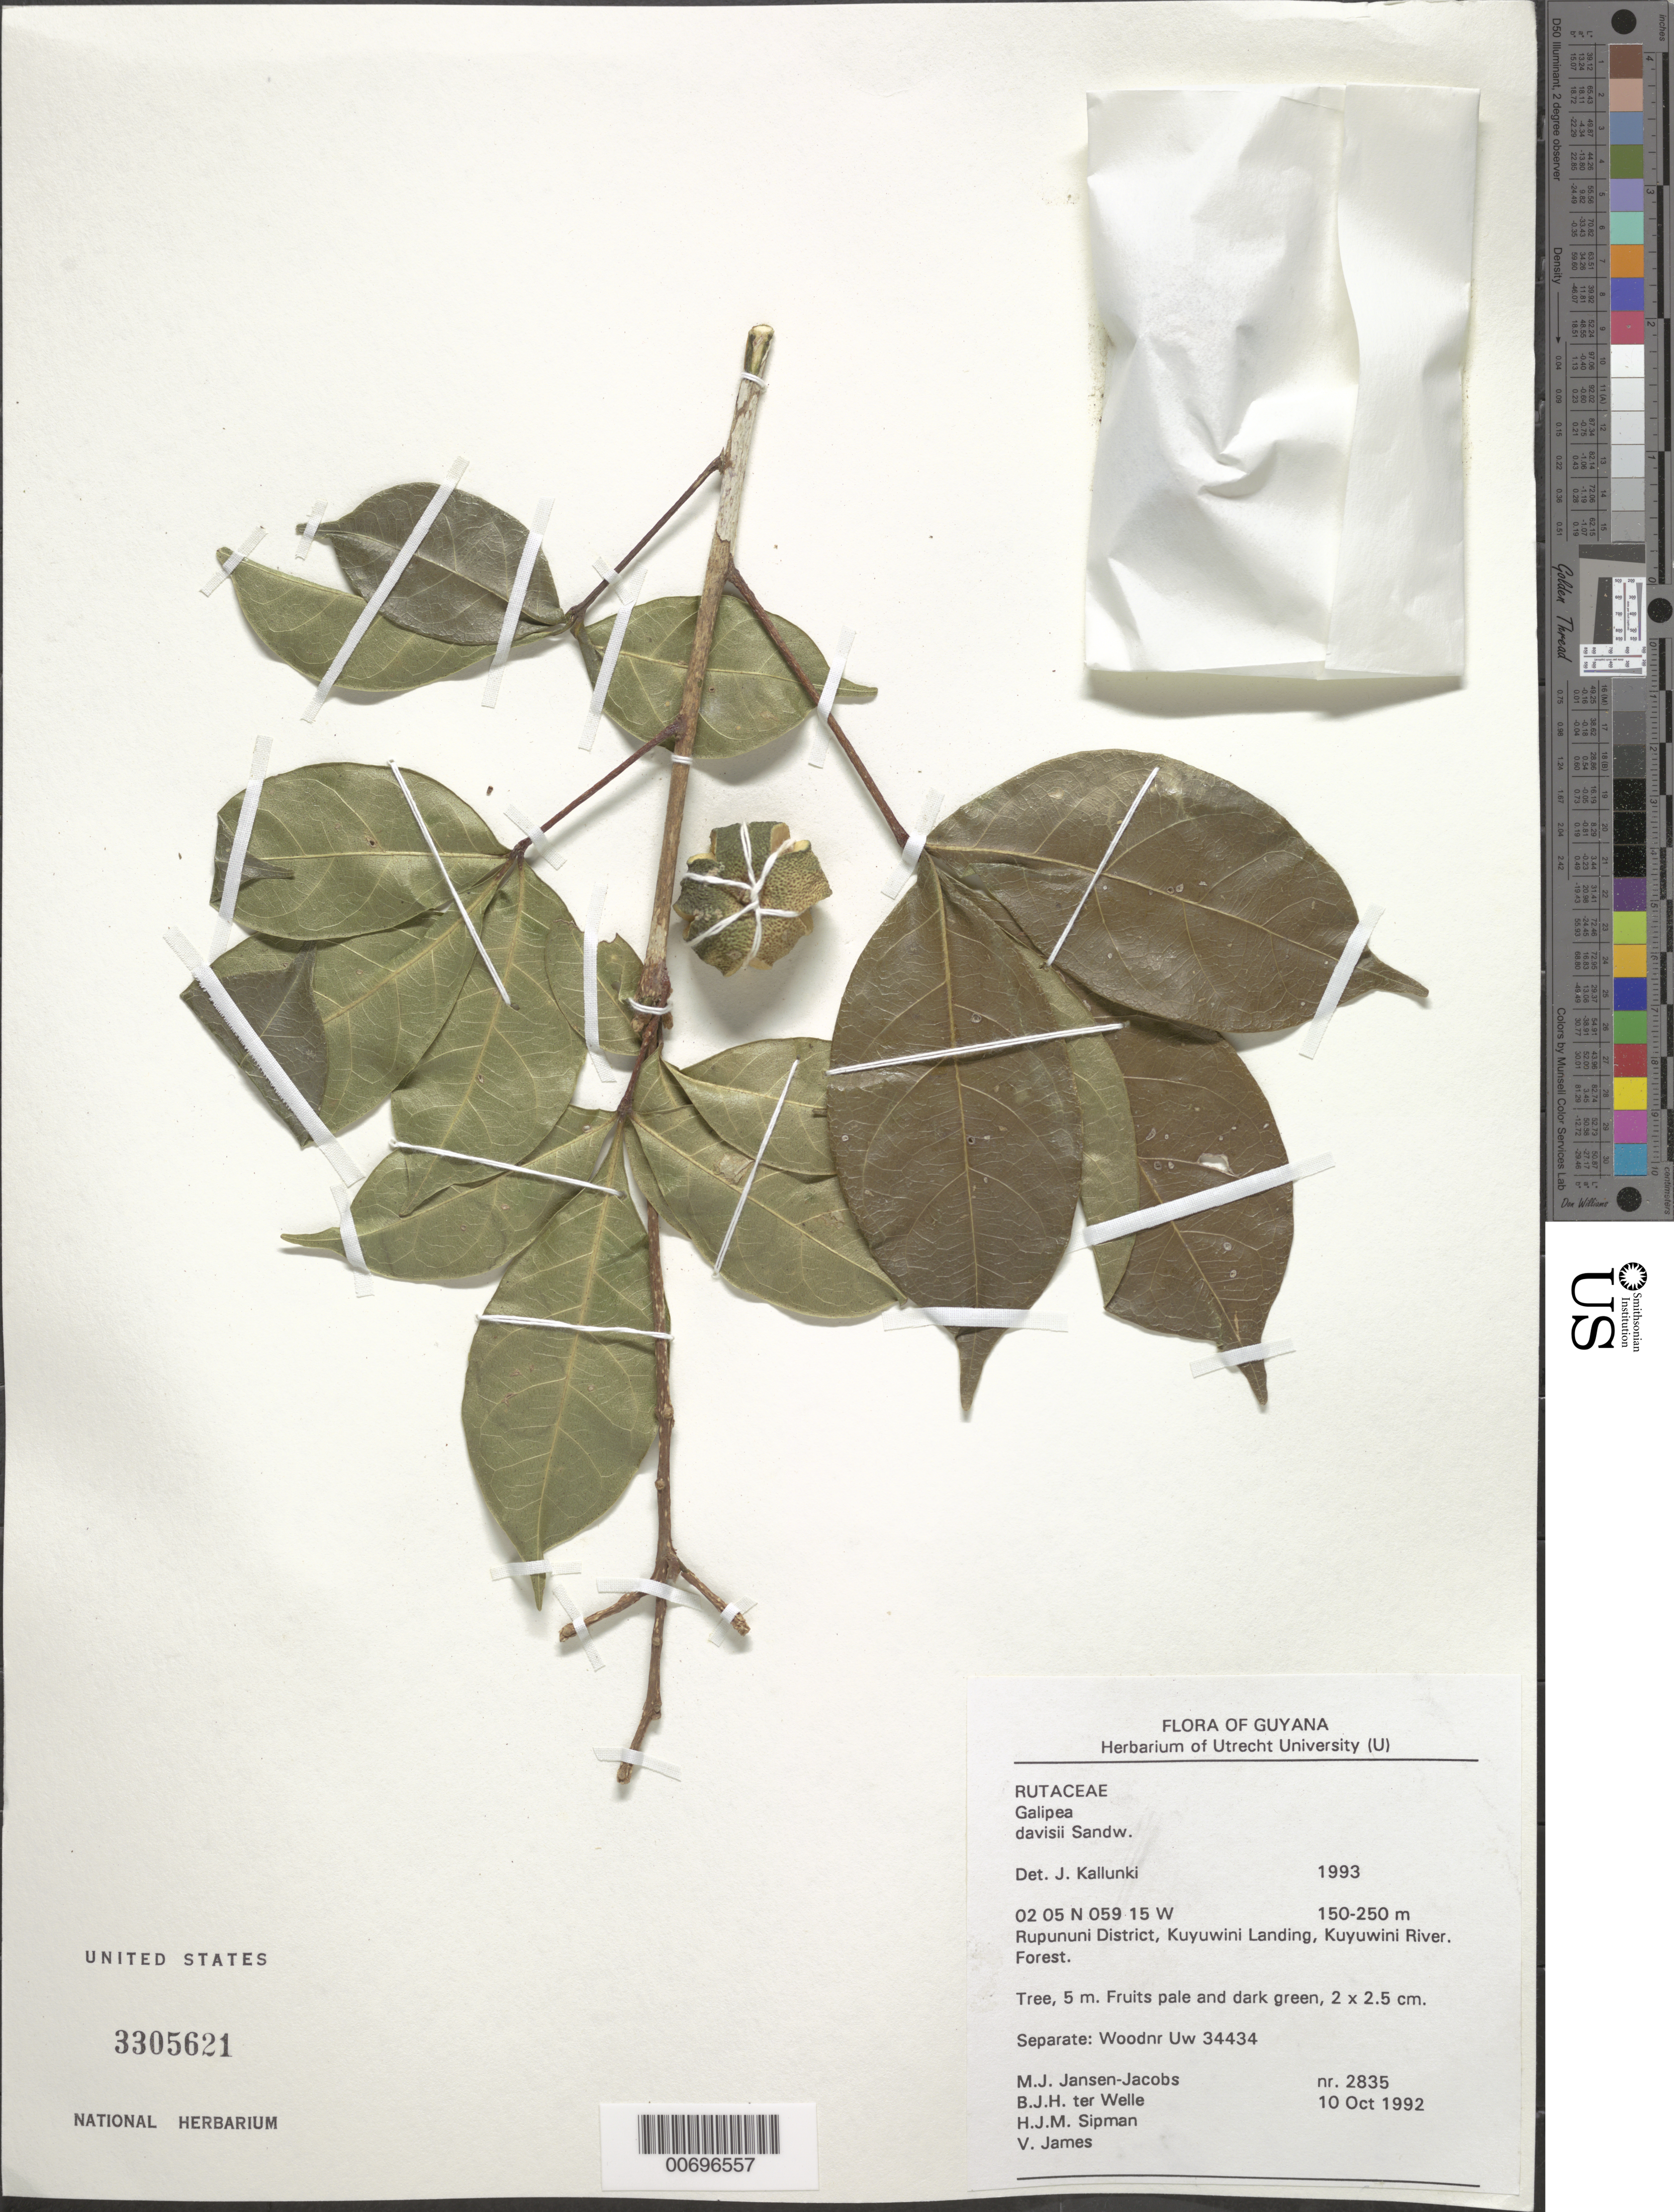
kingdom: Plantae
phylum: Tracheophyta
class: Magnoliopsida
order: Sapindales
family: Rutaceae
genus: Galipea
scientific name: Galipea davisii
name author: Sandwith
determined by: Kallunki, Jacquelyn A.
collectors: M. J. Jansen-Jacobs, B. Welle, H. J. M. Sipman & V. James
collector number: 2835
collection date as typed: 10-Oct-92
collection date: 1992-10-10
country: Guyana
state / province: U. Takutu-U. Essequibo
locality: Kuyuwini Landing, Kuyuwini River, Rupununi District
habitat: Forest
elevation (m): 150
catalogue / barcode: US 3305621